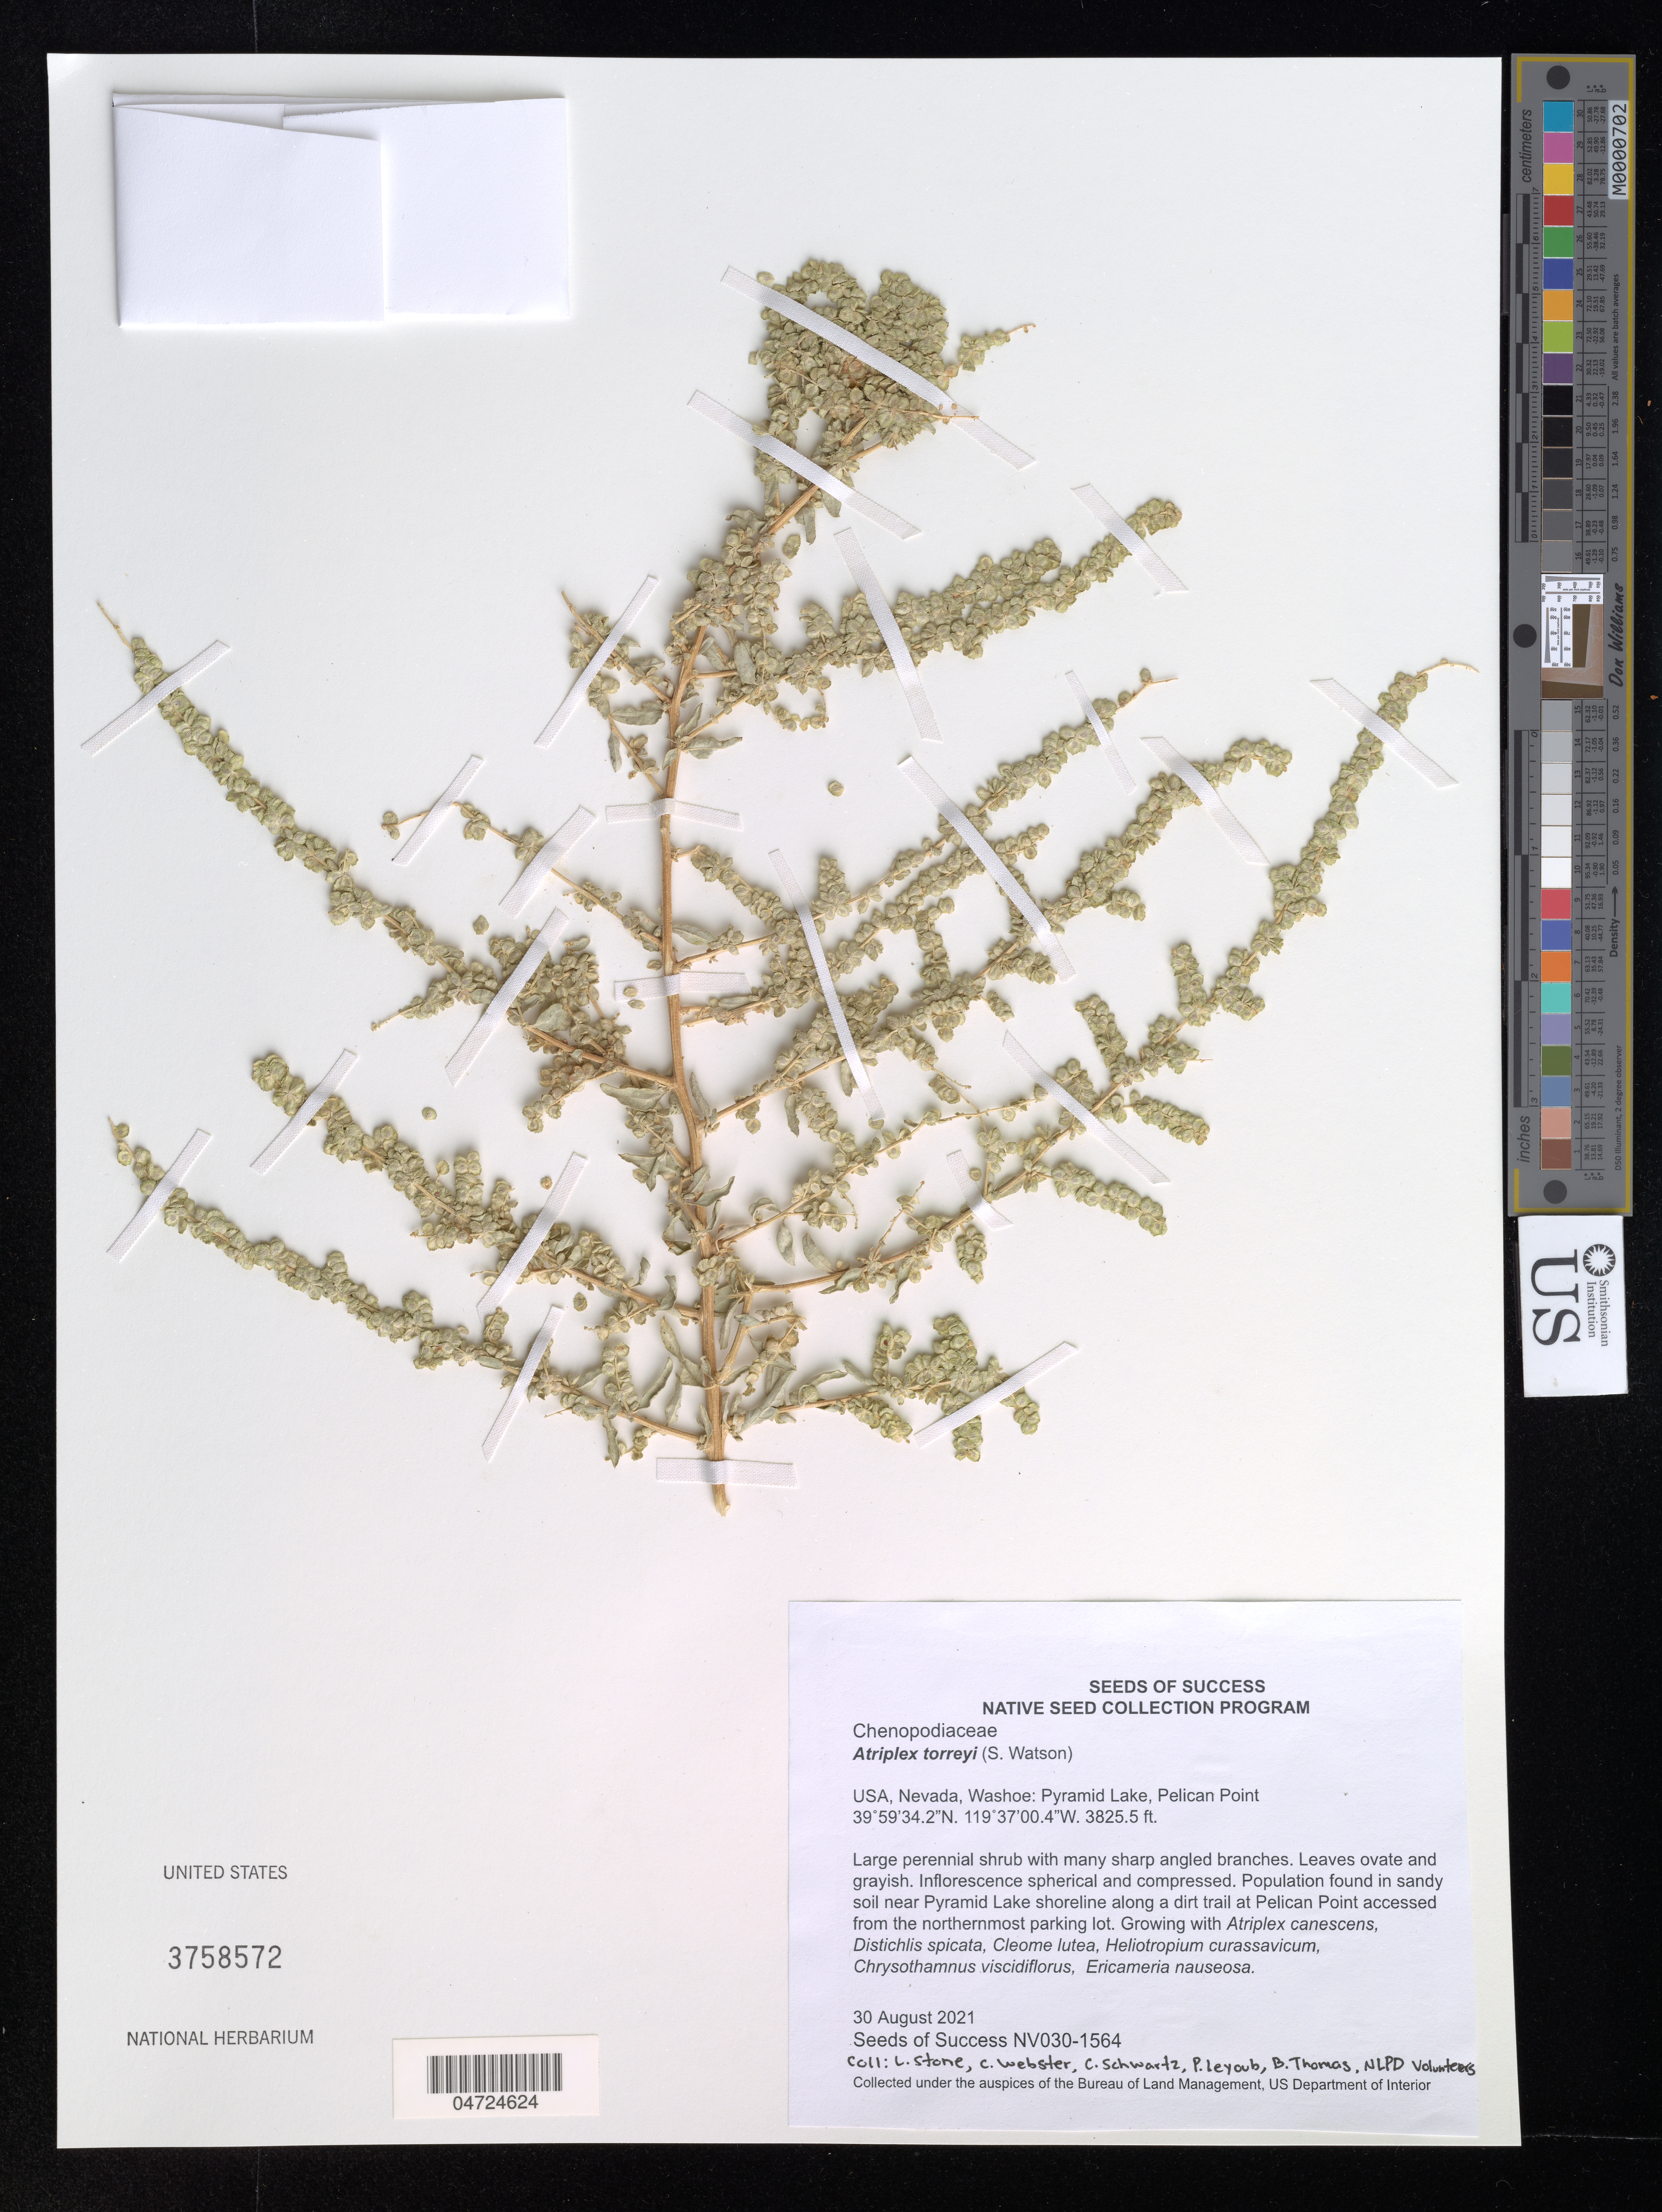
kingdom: Plantae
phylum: Tracheophyta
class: Magnoliopsida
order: Caryophyllales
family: Amaranthaceae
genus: Atriplex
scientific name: Atriplex torreyi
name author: (S. Watson) S. Watson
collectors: L. Stoney, C. Webster, C. Schwartz, P. Leyoub & et al.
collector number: NV030-1564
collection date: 2021-08-30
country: United States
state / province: Nevada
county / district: Washoe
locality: Washoe: Pyramid Lake, Pelican Point.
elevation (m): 1166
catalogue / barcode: US 3758572